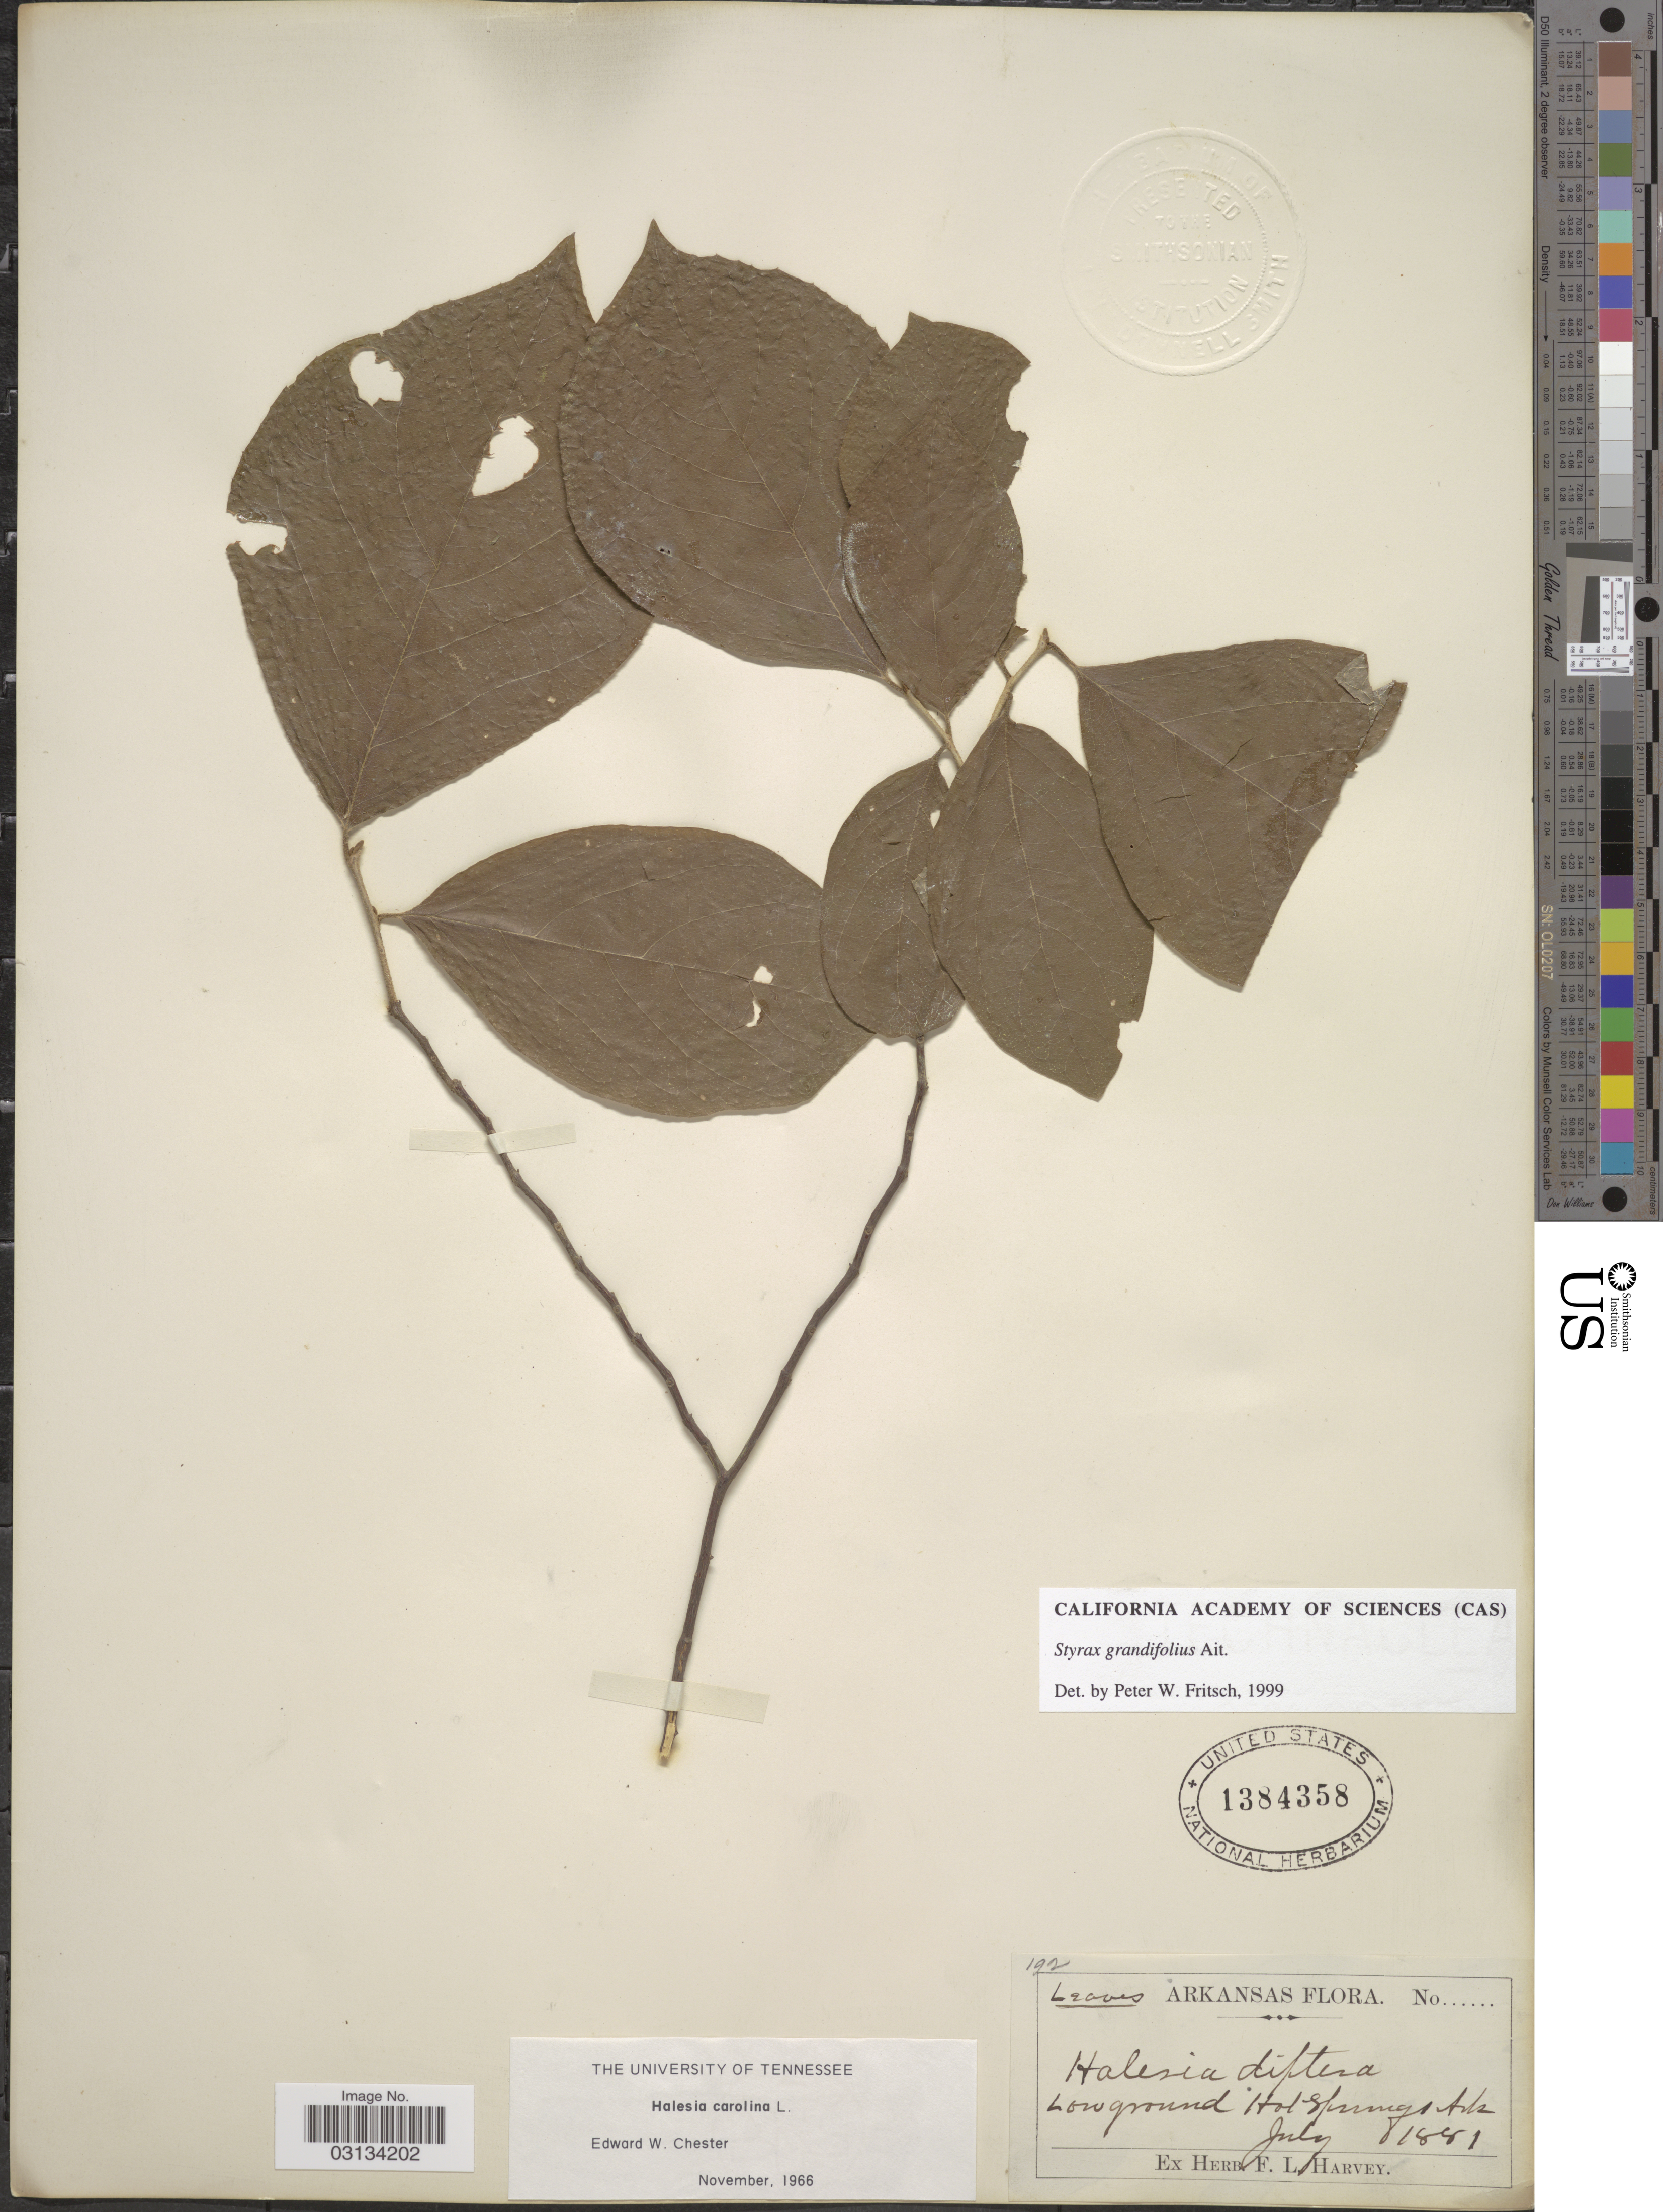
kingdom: Plantae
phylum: Tracheophyta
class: Magnoliopsida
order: Ericales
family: Styracaceae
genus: Styrax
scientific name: Styrax grandifolius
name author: Aiton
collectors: ex herb. F. L. Harvey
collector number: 192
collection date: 1881-07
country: United States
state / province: Arkansas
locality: Lowground Hot Springs Arks.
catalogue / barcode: US 1384358